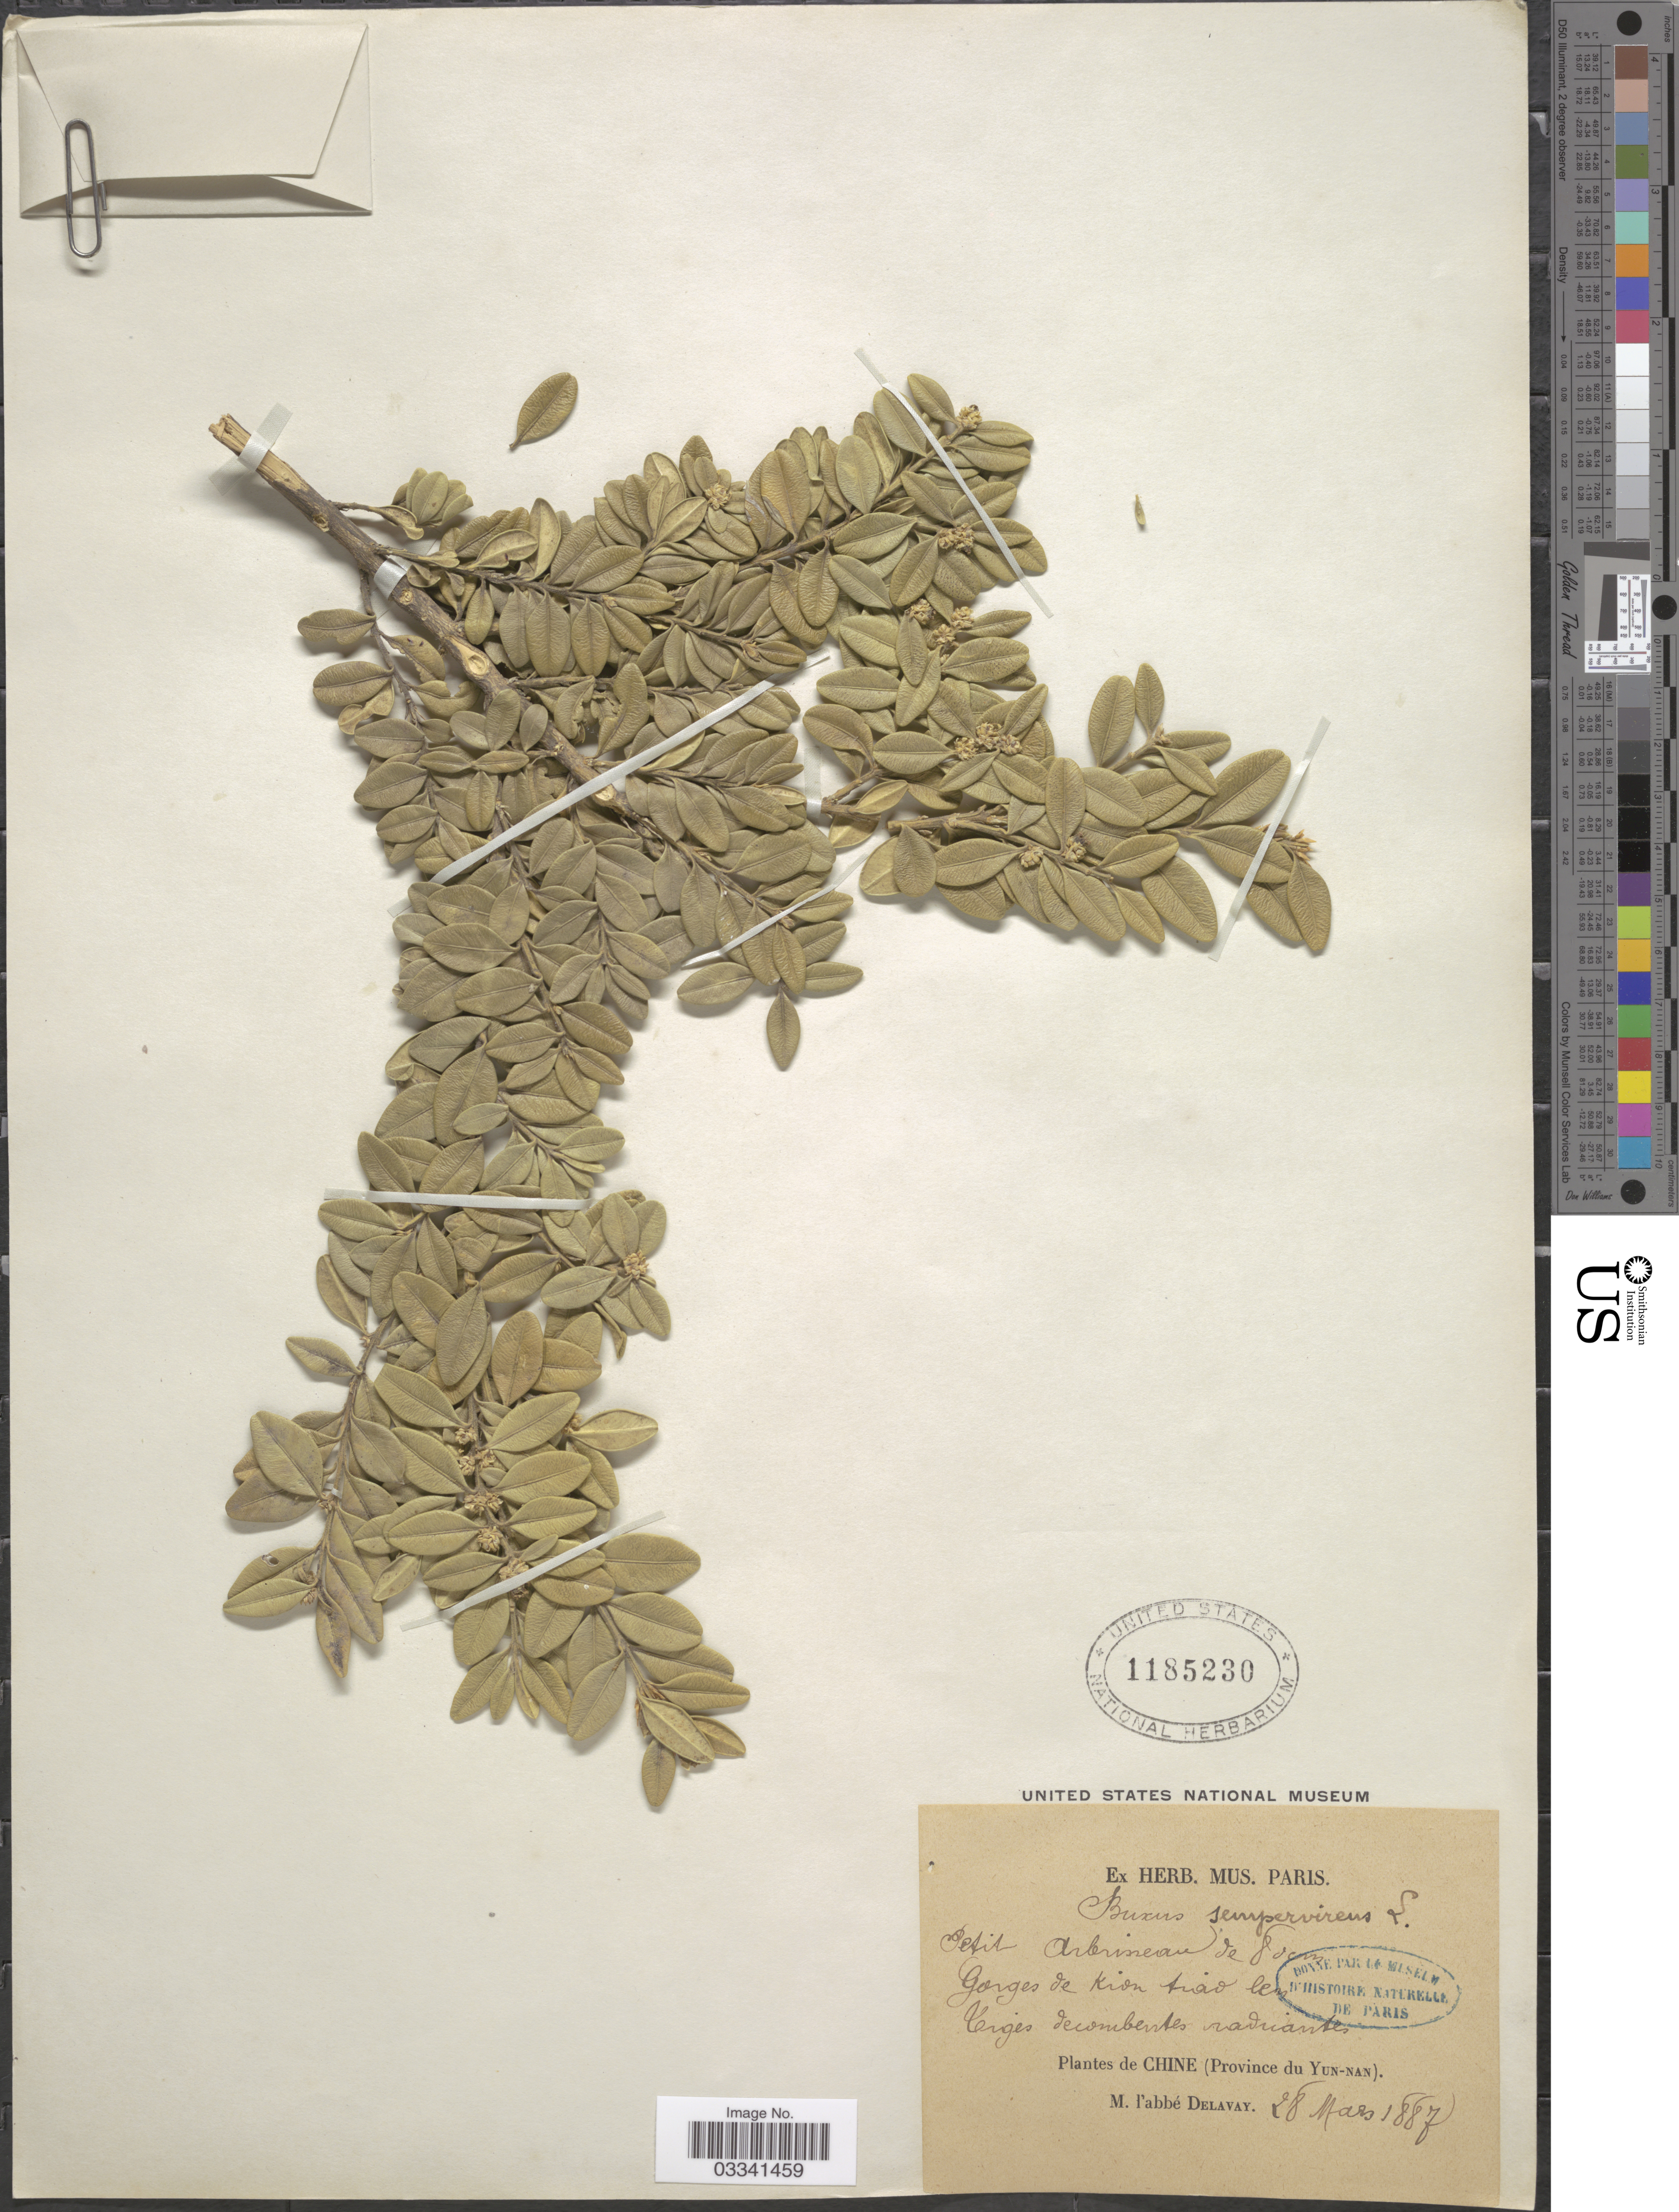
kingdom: Plantae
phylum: Tracheophyta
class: Magnoliopsida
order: Buxales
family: Buxaceae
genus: Buxus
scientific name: Buxus sempervirens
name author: L.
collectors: P. Delavay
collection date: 1887-03-28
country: China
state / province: Yunnan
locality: Gorges de Kion tuao len. [interpreted]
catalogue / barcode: US 1185230